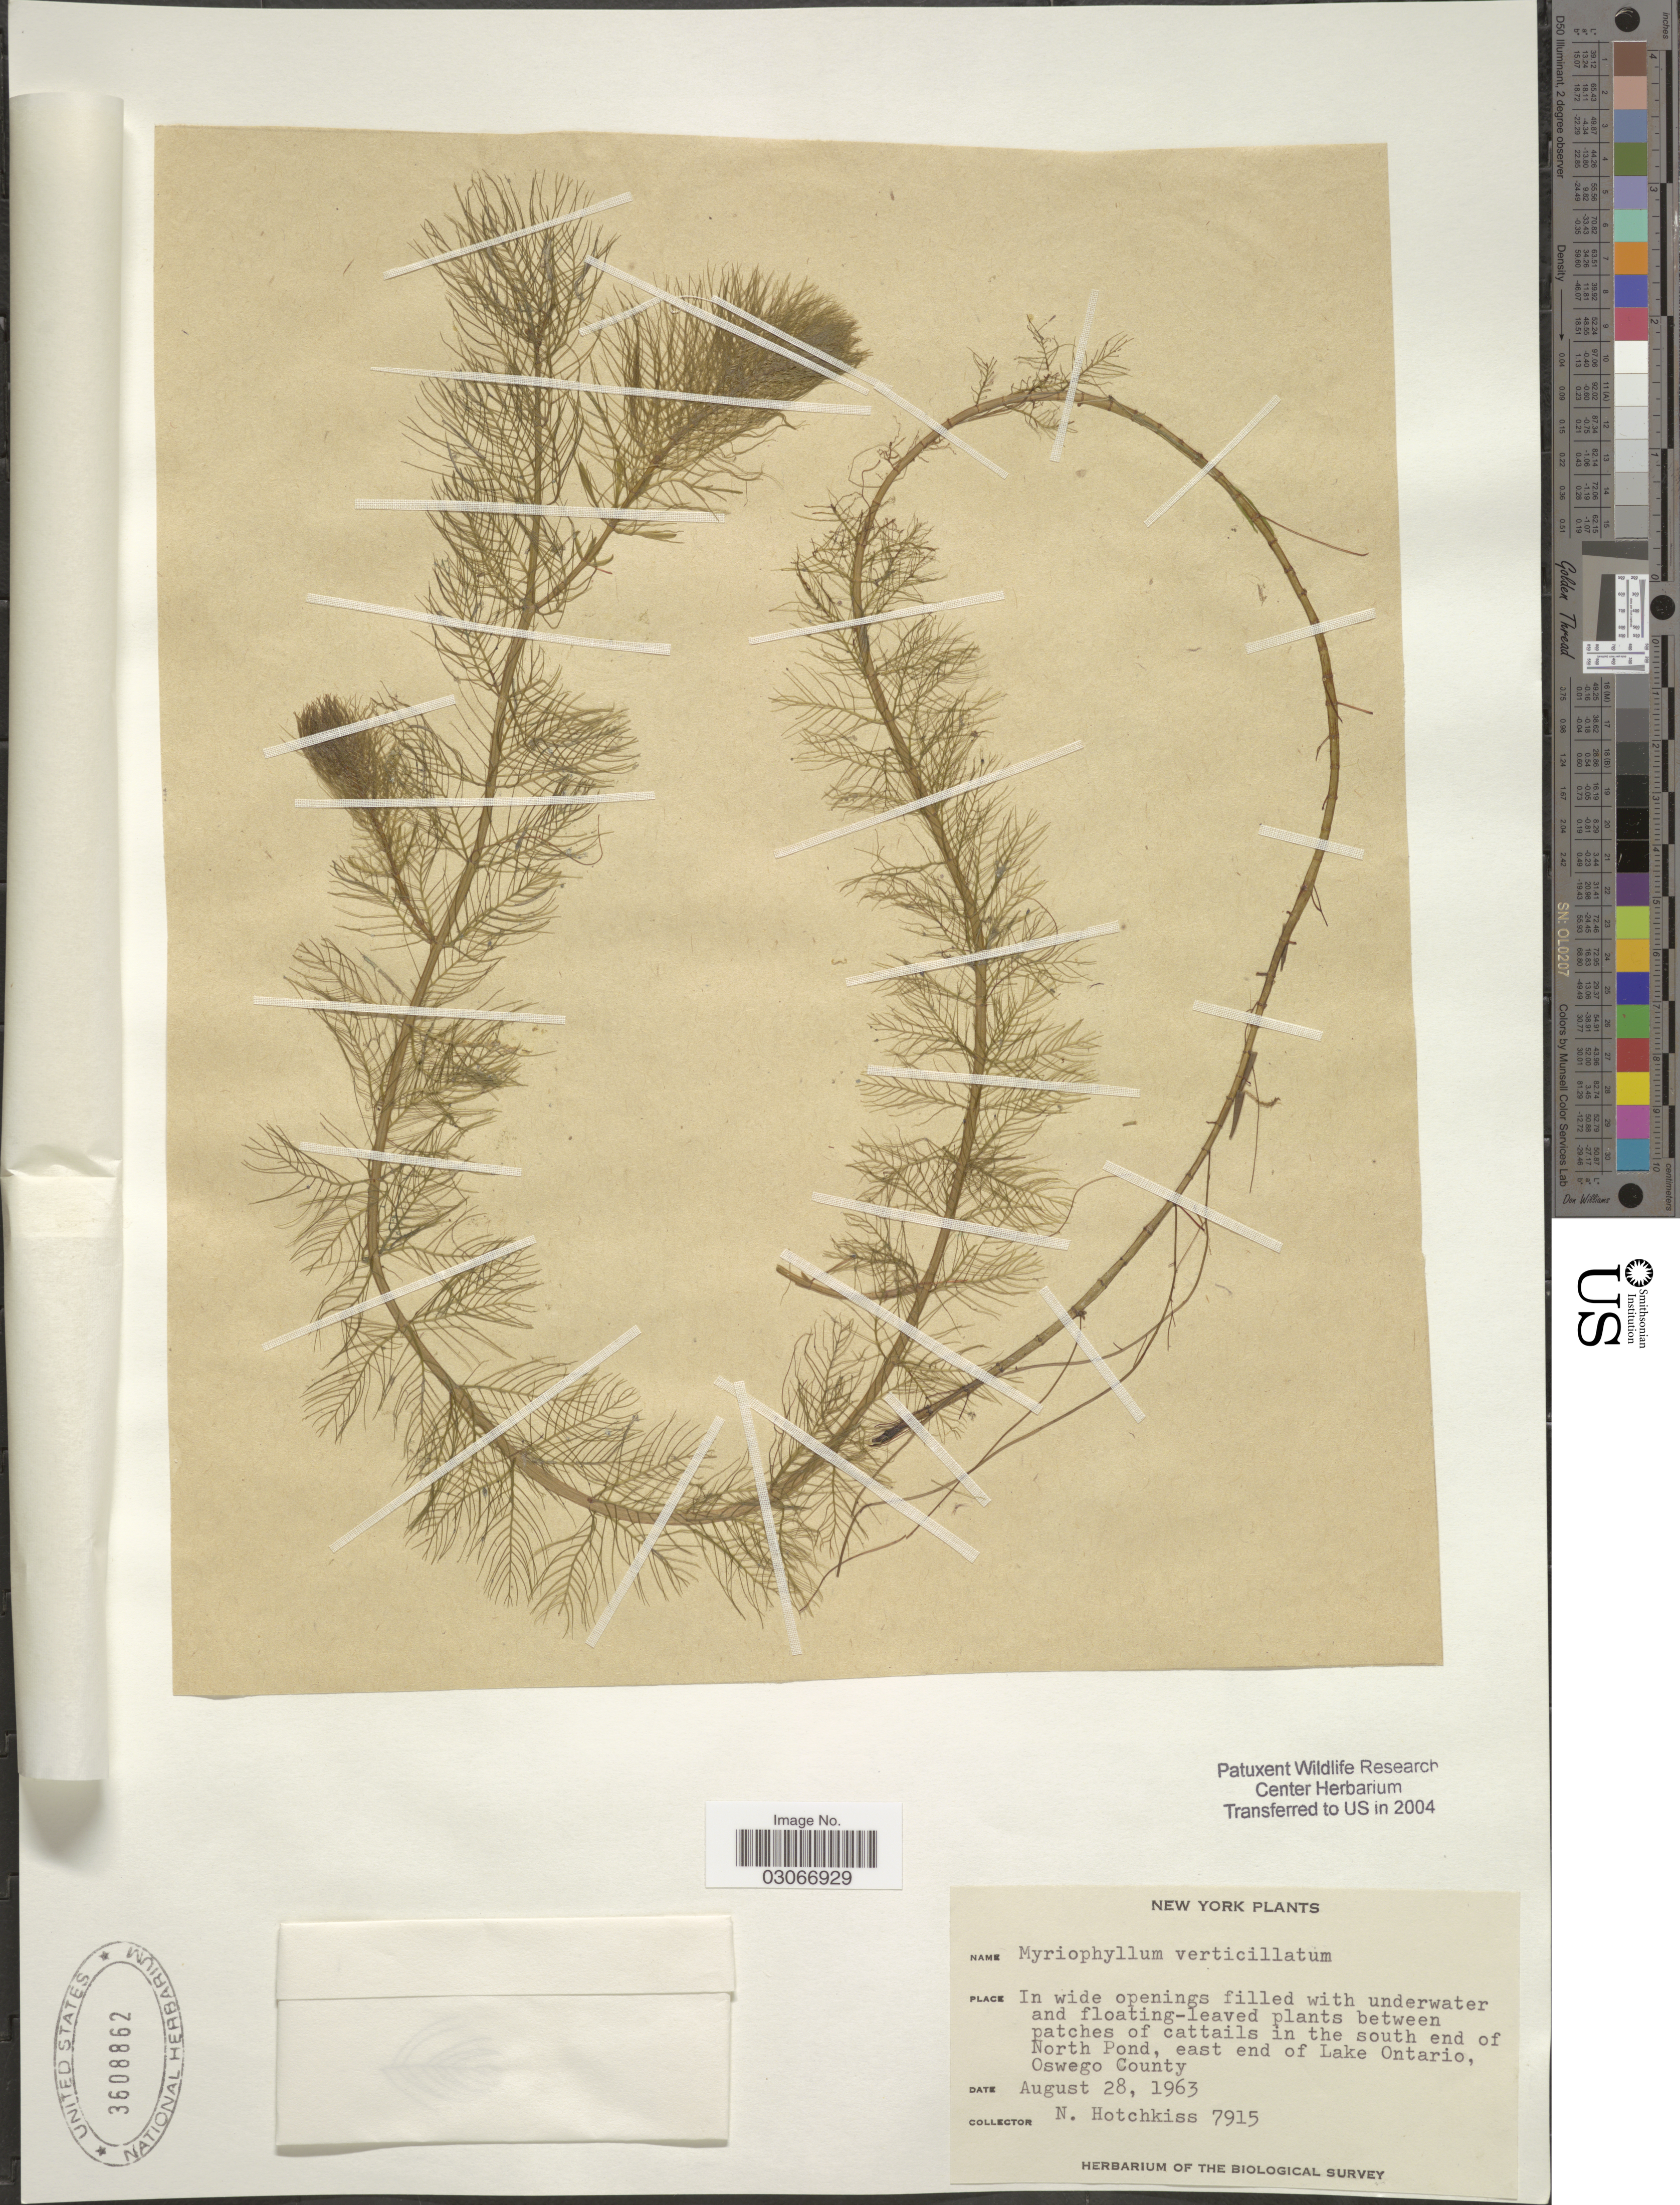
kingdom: Plantae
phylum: Tracheophyta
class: Magnoliopsida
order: Saxifragales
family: Haloragaceae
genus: Myriophyllum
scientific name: Myriophyllum verticillatum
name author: L.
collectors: N. Hotchkiss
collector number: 7915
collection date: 1963-08-28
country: United States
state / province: New York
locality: Between patches of cattails in the south end of North Pond, east end of Lake Ontario, Oswego County.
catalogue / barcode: US 3608862